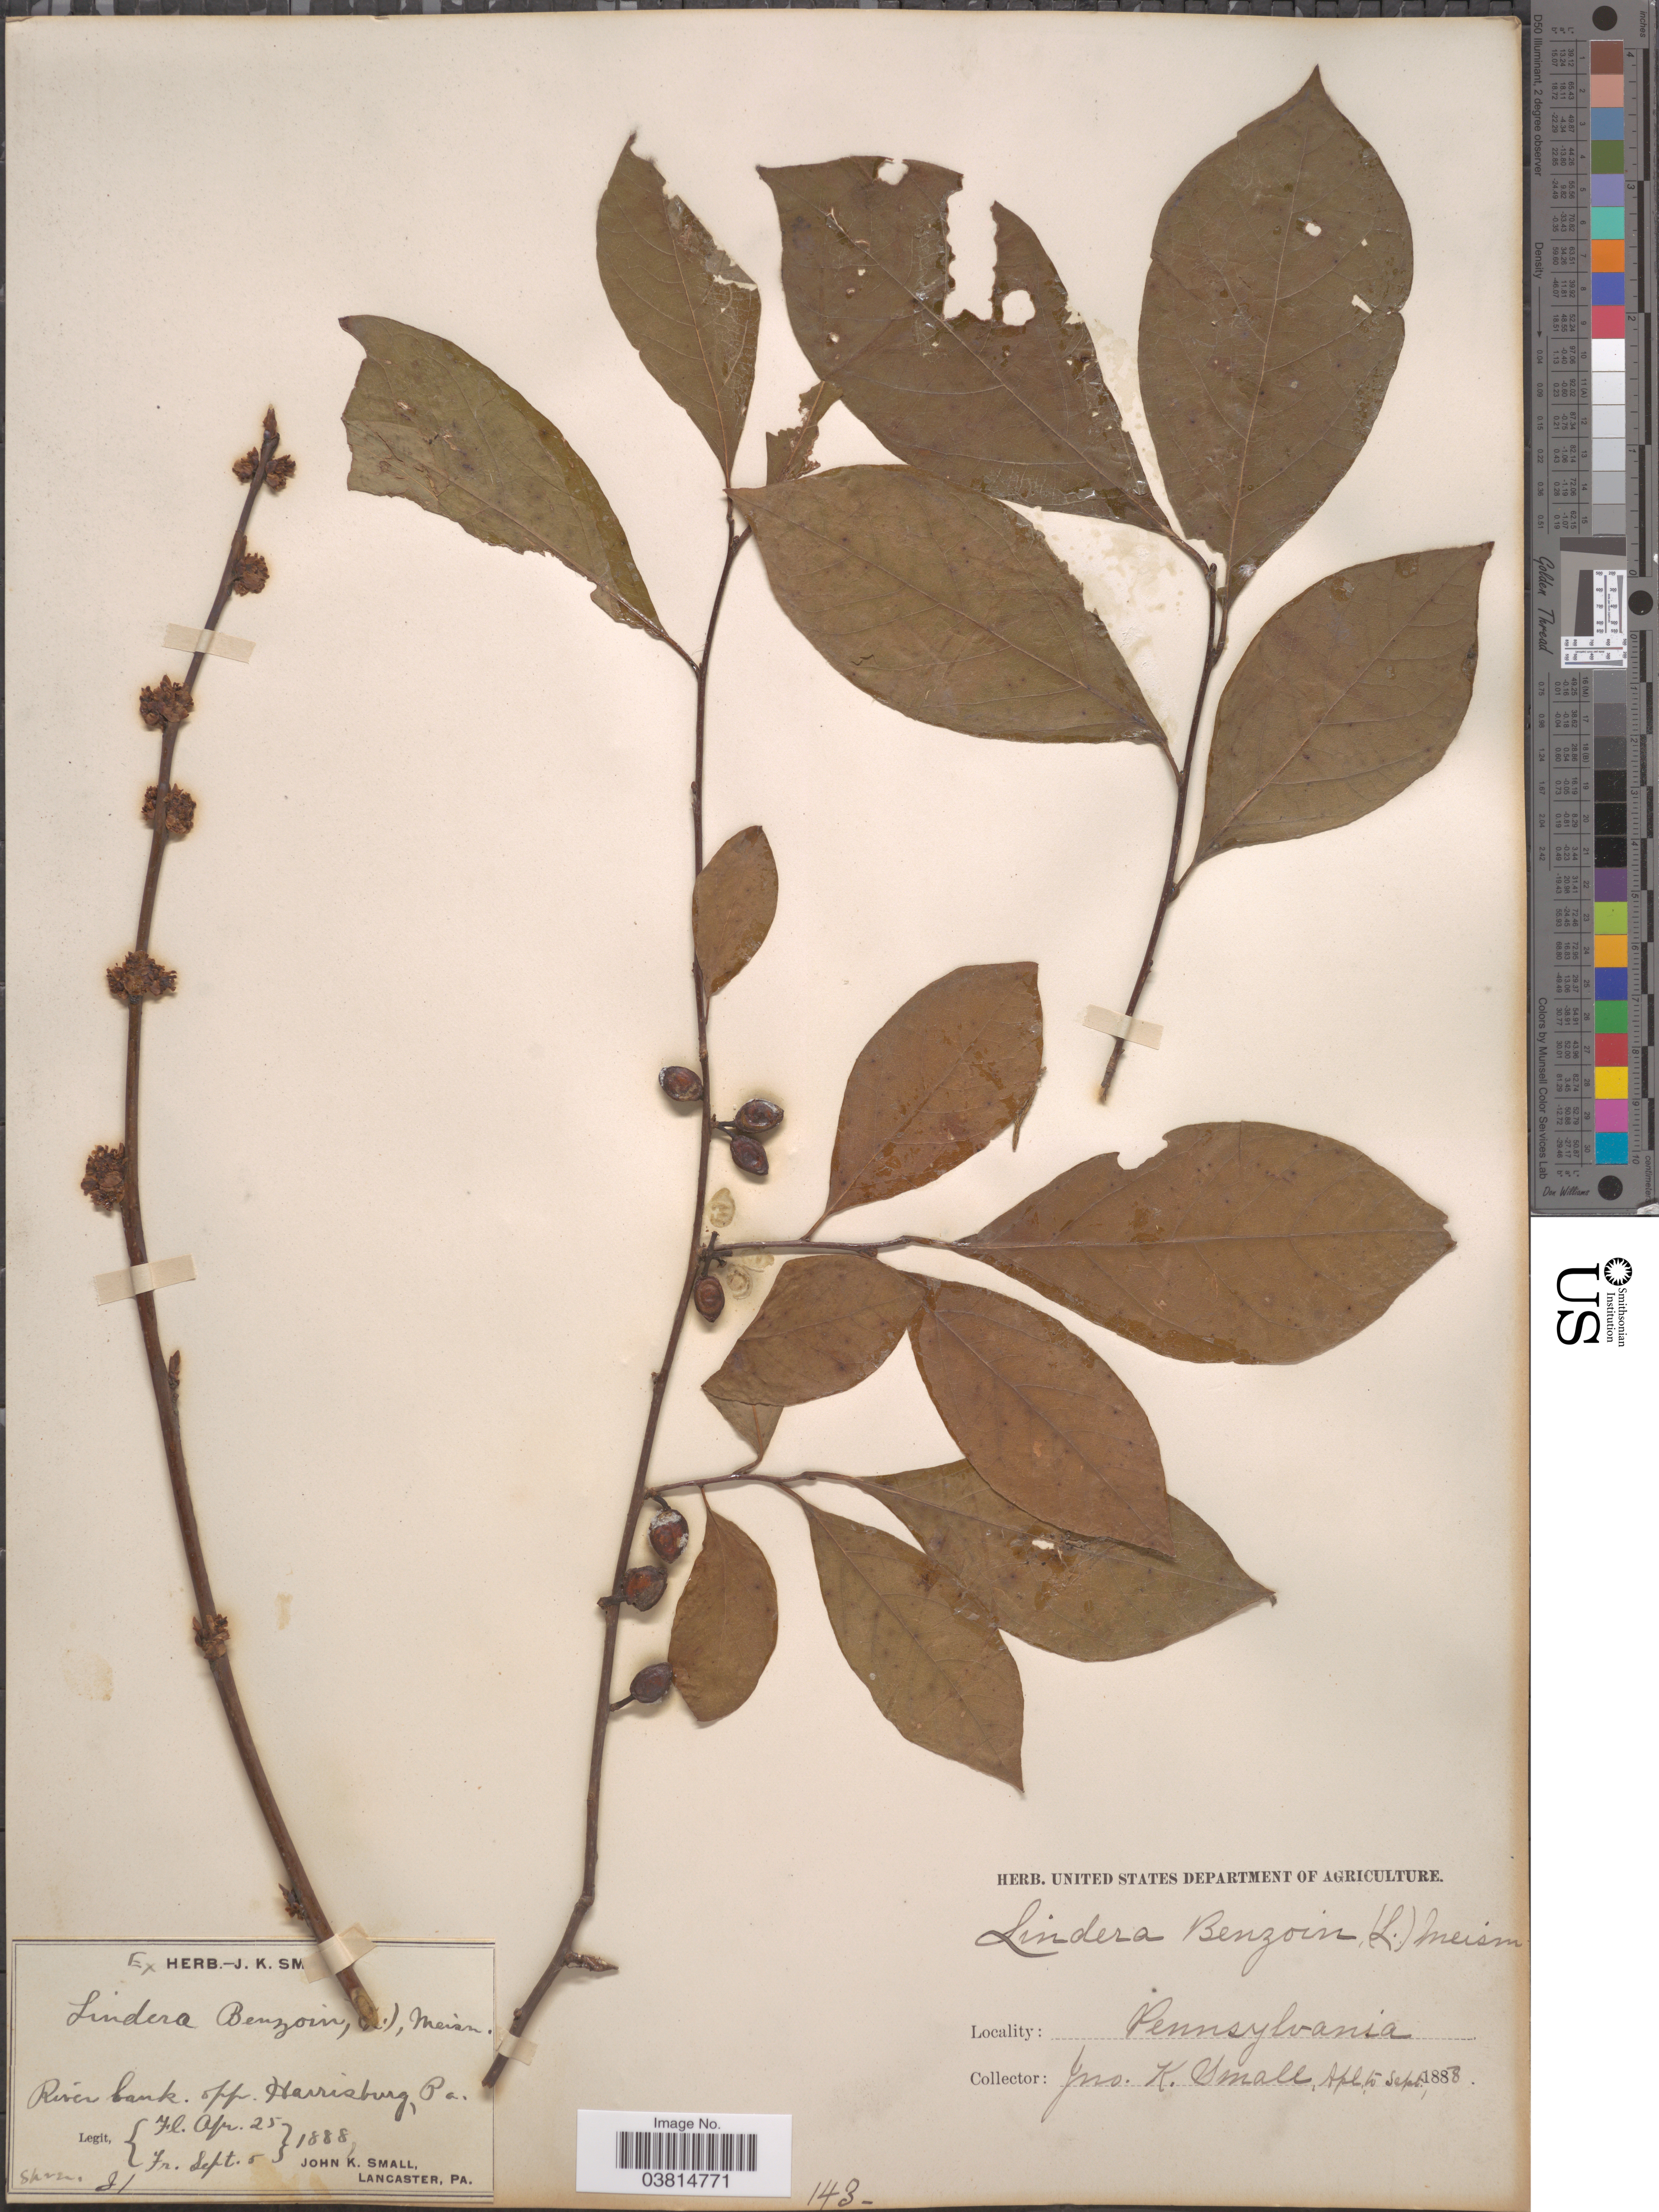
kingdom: Plantae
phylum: Tracheophyta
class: Magnoliopsida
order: Laurales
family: Lauraceae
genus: Lindera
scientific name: Lindera benzoin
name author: (L.) Blume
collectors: J. K. Small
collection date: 1888-04-25/1888-09-05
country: United States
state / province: Pennsylvania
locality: River bank. opp. Harrisburg.